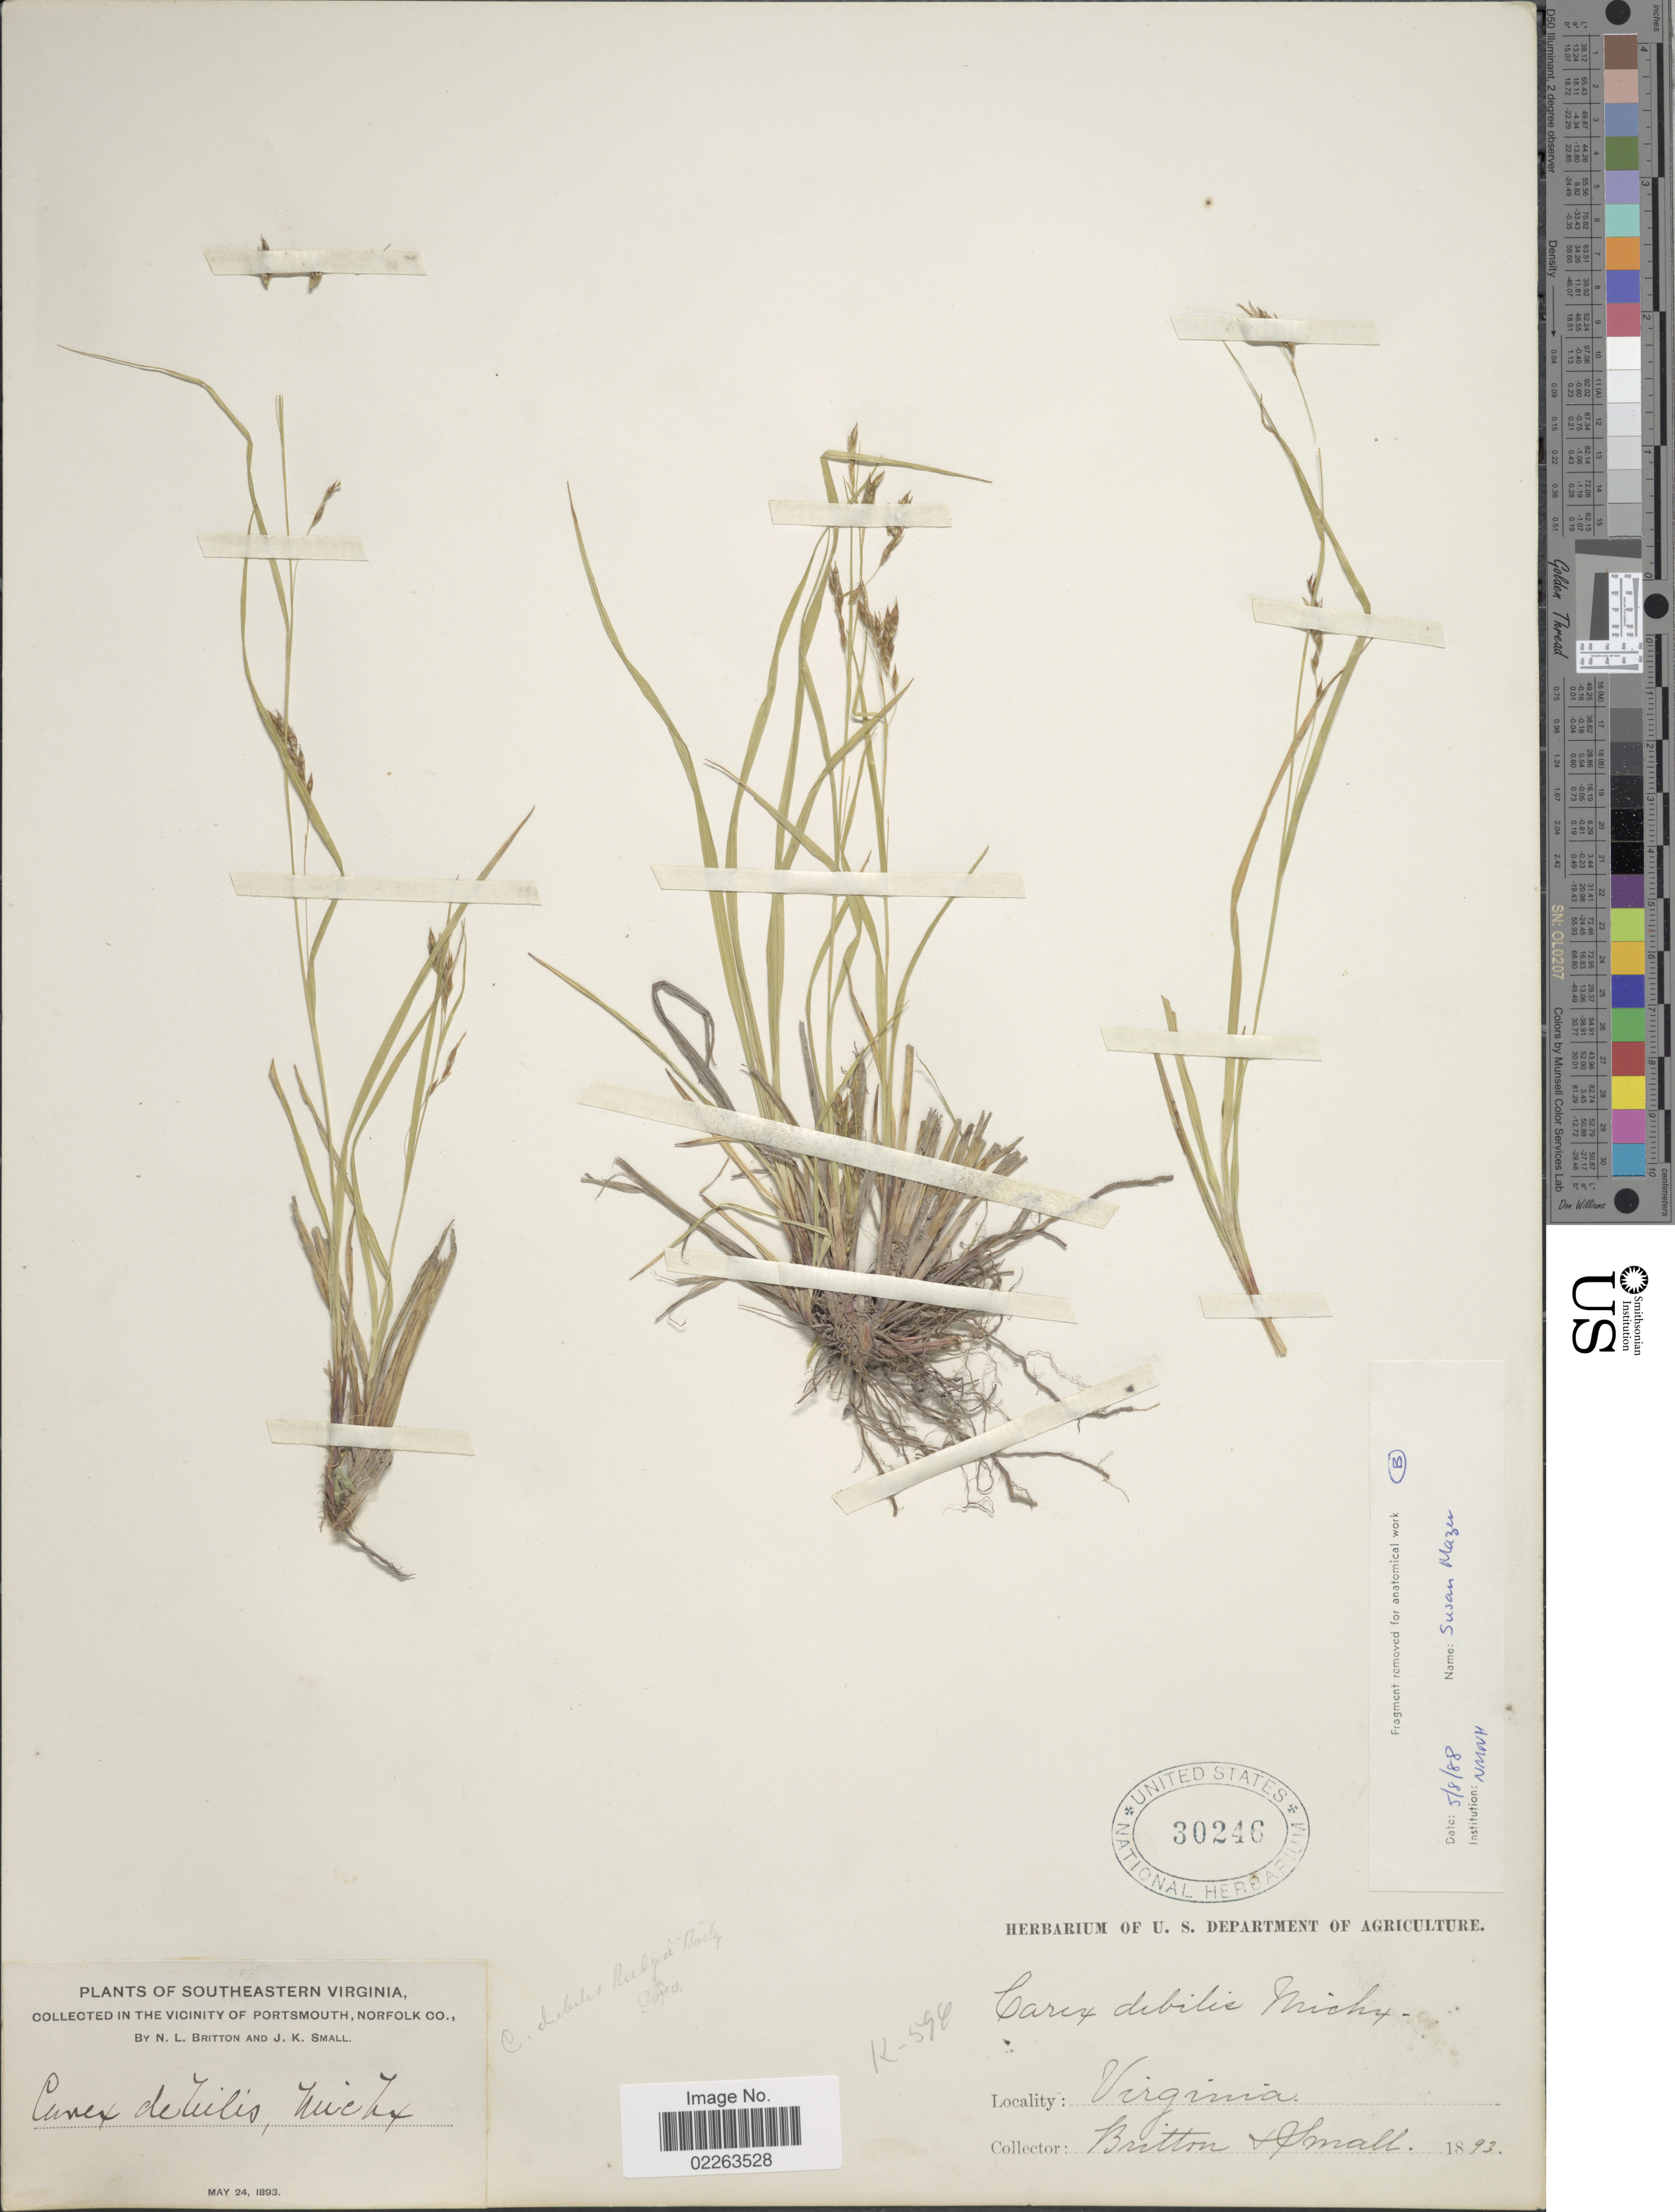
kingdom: Plantae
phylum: Tracheophyta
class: Liliopsida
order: Poales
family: Cyperaceae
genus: Carex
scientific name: Carex debilis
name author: Michx.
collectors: N. Britton & J. K. Small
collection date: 1893-05-24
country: United States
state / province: Virginia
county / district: Rappahannock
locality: Southeastern Virginia, in the vicinity of Portsmouth, Norfolk Co.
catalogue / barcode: US 30246